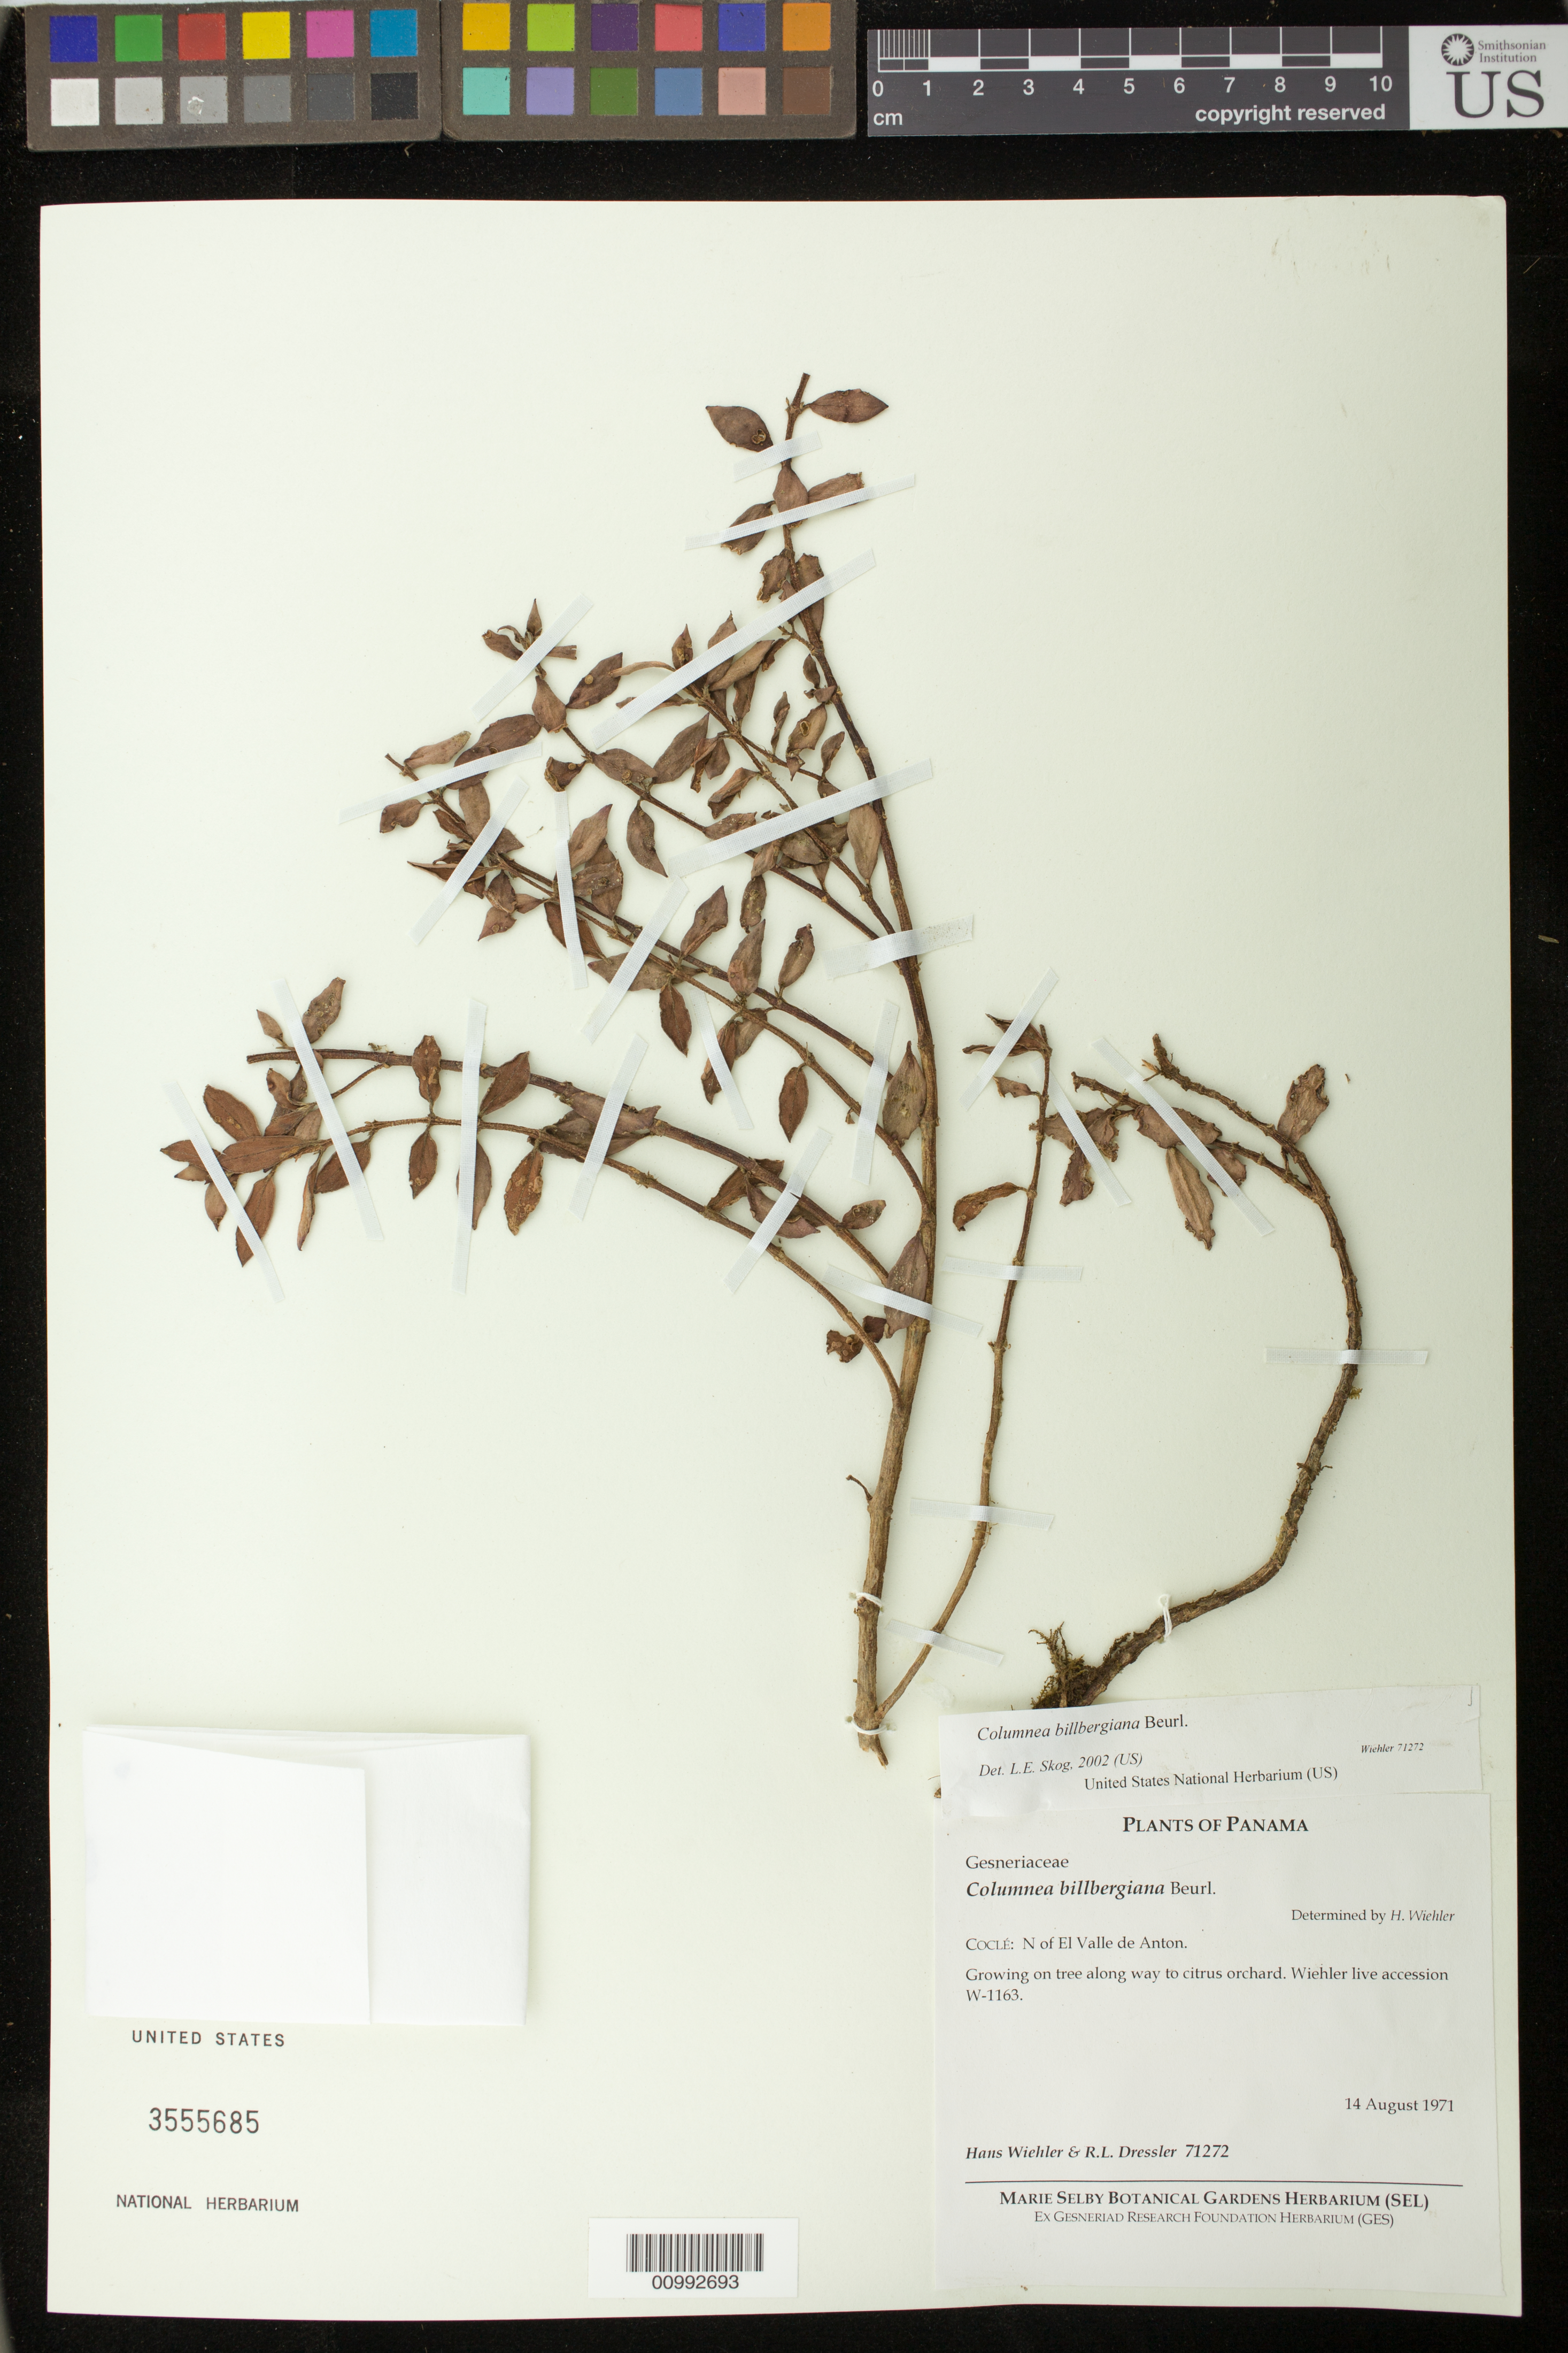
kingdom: Plantae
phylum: Tracheophyta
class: Magnoliopsida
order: Lamiales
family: Gesneriaceae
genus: Columnea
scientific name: Columnea billbergiana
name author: Beurl.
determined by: Skog, Laurence E.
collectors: H. J. Wiehler & R. Dressler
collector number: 71272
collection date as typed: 14 Aug 1972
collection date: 1972-08-14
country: Panama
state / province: Coclé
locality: N of El Valle de Anton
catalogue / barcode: US 3555685